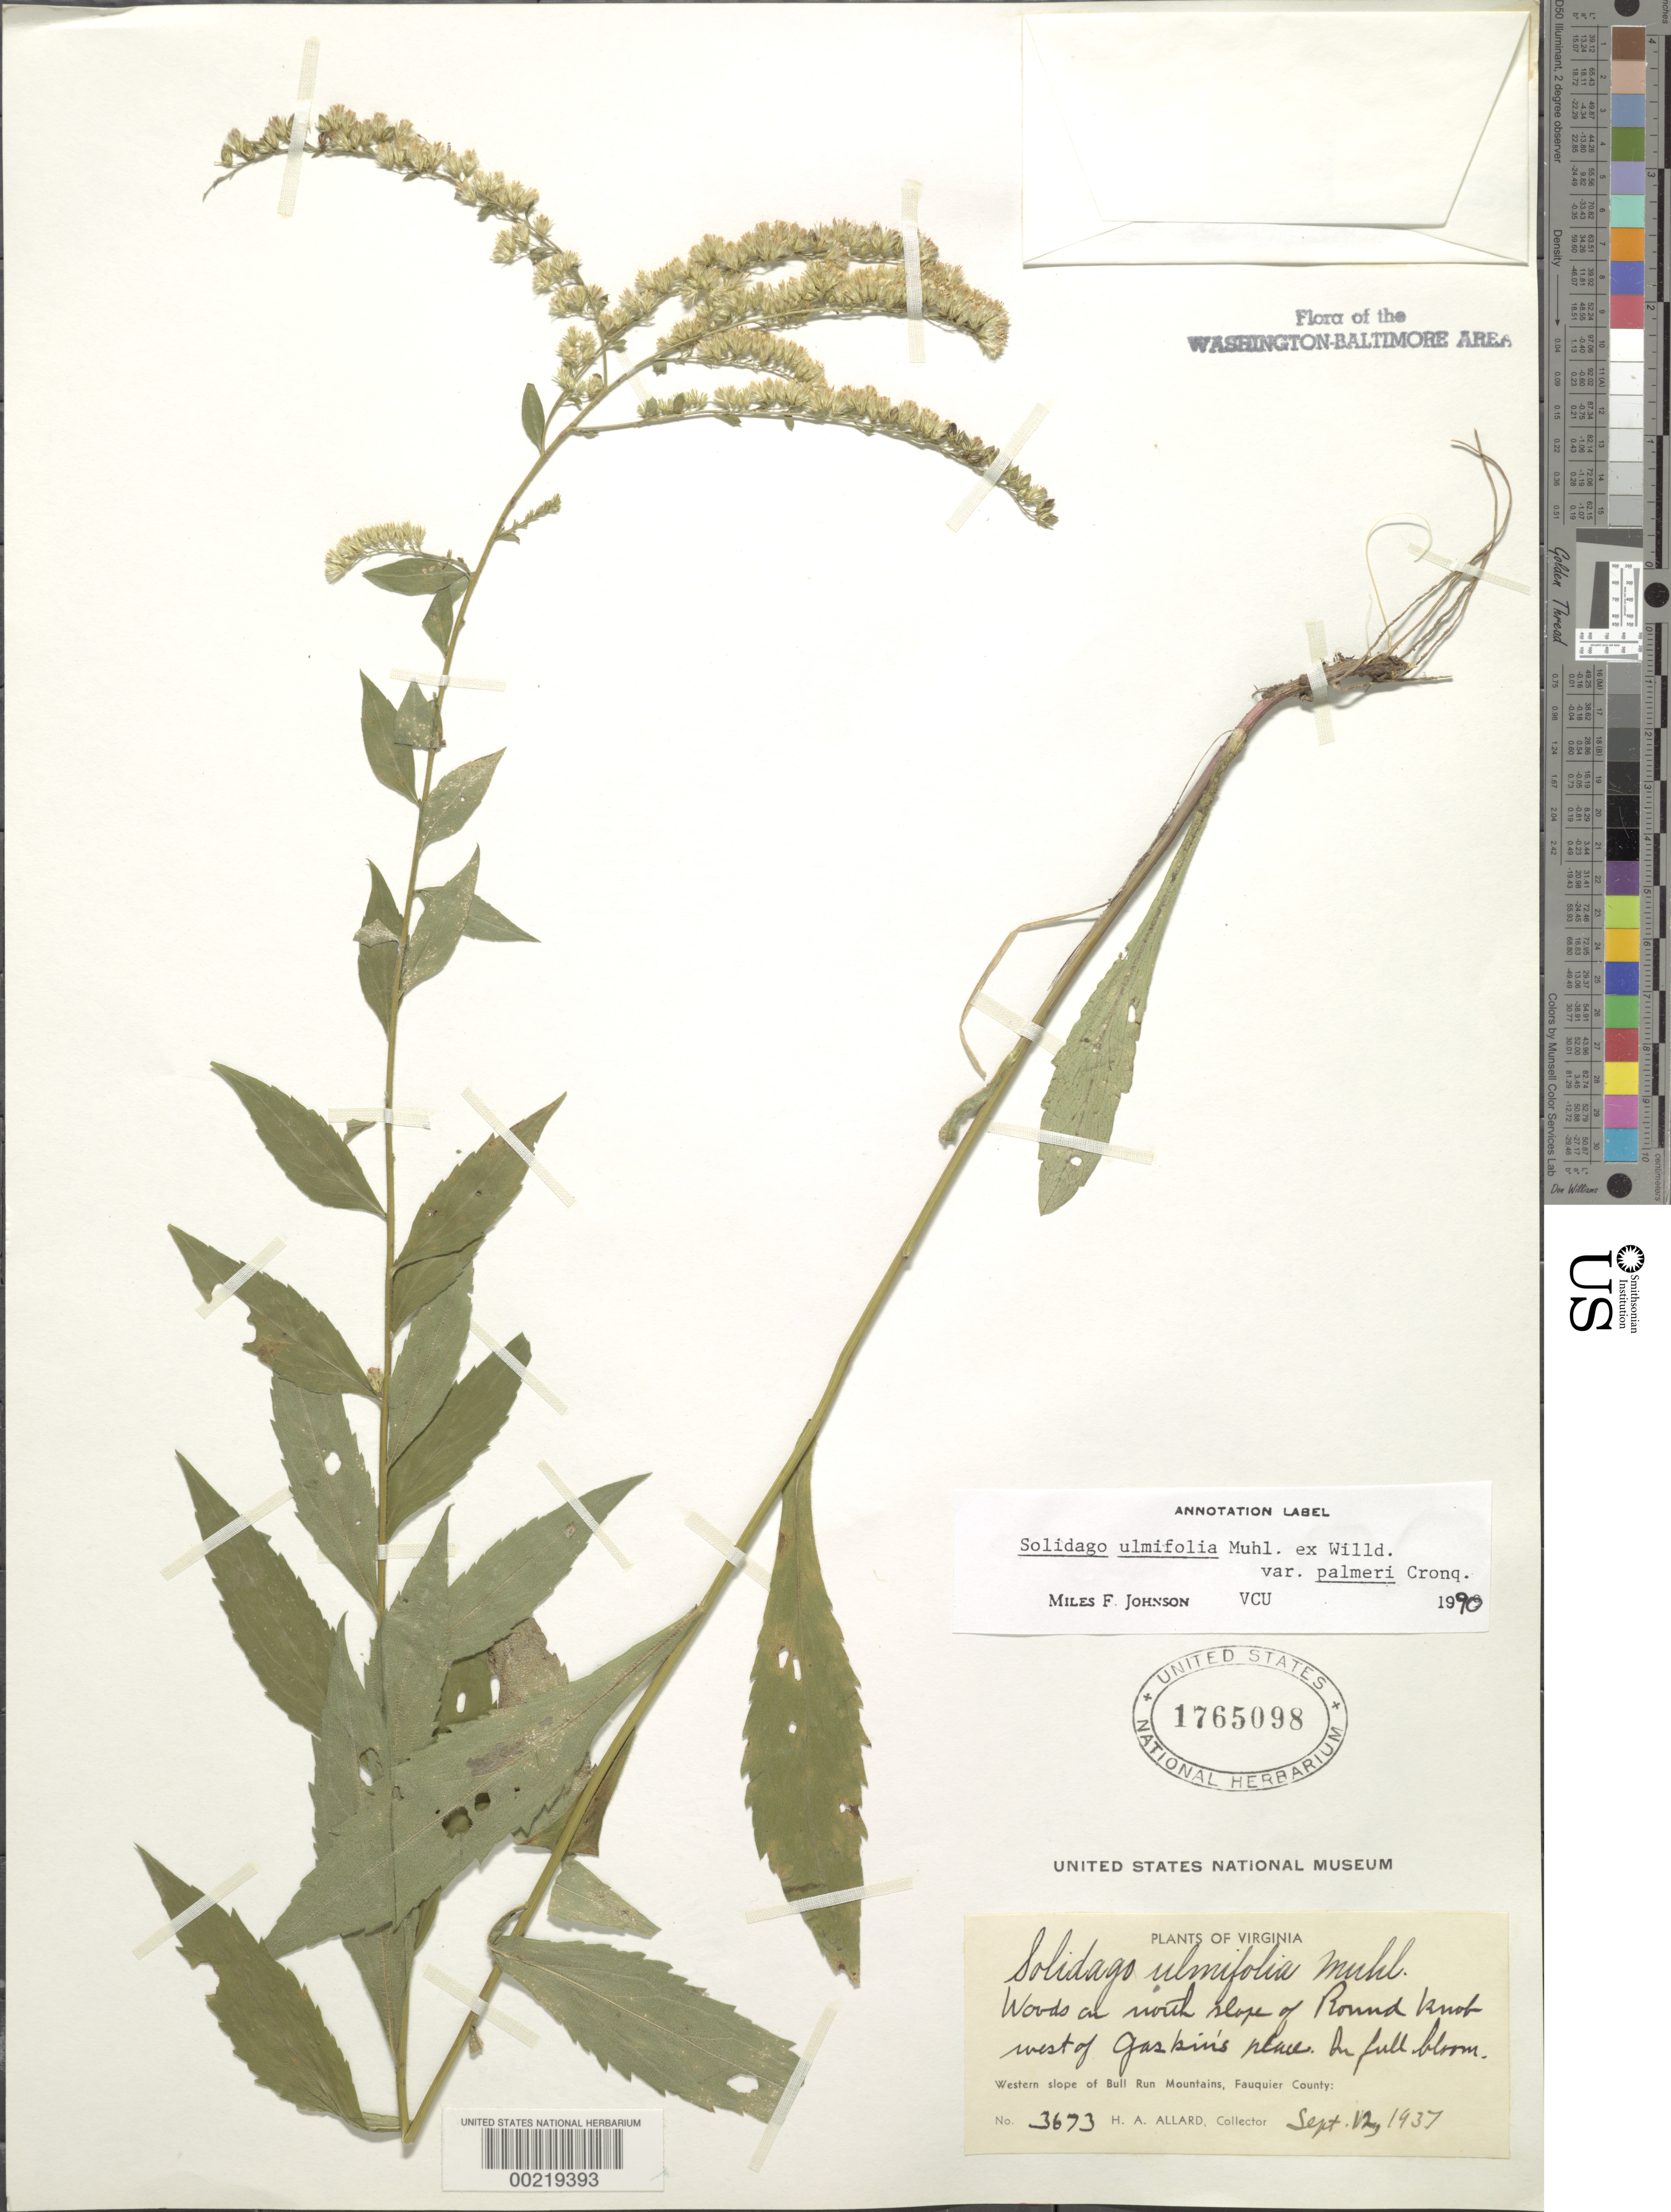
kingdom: Plantae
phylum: Tracheophyta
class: Magnoliopsida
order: Asterales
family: Asteraceae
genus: Solidago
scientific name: Solidago ulmifolia var. palmeri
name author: Mill.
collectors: H. A. Allard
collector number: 36739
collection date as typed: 12 Sep 1937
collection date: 1937-09-12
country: United States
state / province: Virginia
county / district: Fauquier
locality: Round Knob west of Gaskins place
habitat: Woods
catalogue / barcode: US 1765098